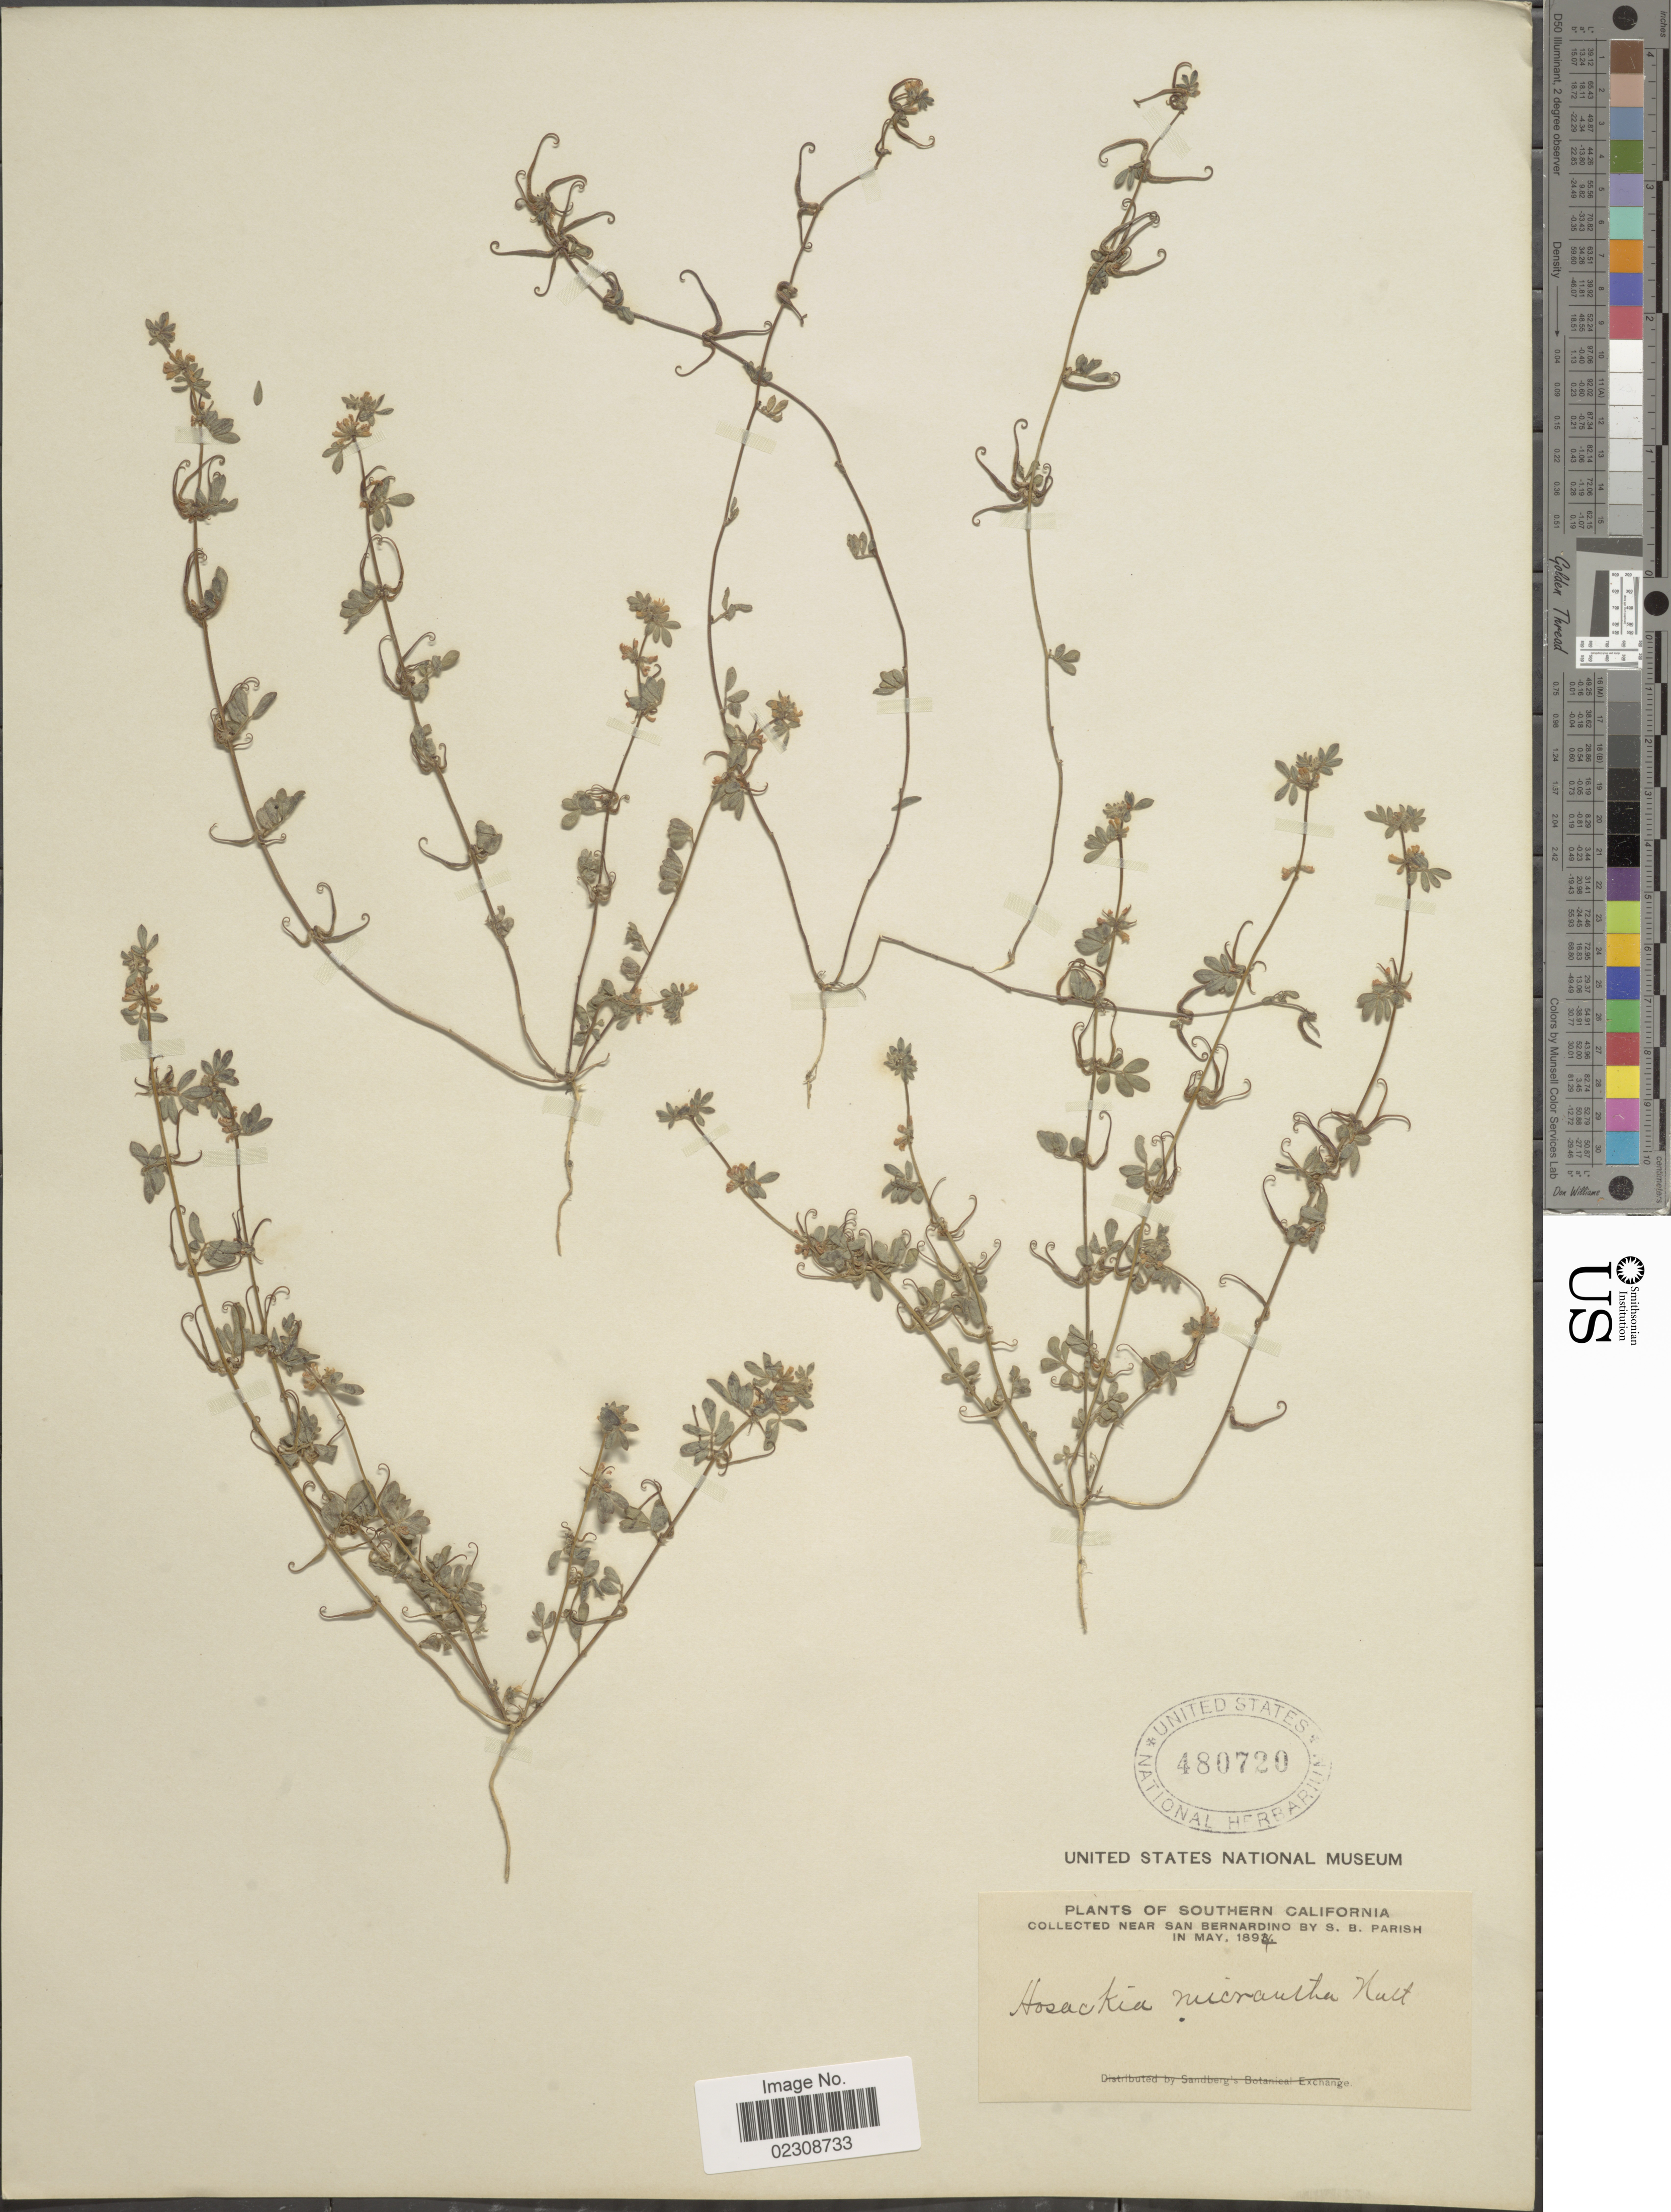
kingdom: Plantae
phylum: Tracheophyta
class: Magnoliopsida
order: Fabales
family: Fabaceae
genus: Syrmatium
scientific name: Syrmatium micranthum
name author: (Torr. & A. Gray) Greene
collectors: S. B. Parish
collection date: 1894-05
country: United States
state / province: California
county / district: San Bernardino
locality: Southern California. Near San Bernardino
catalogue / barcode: US 480720